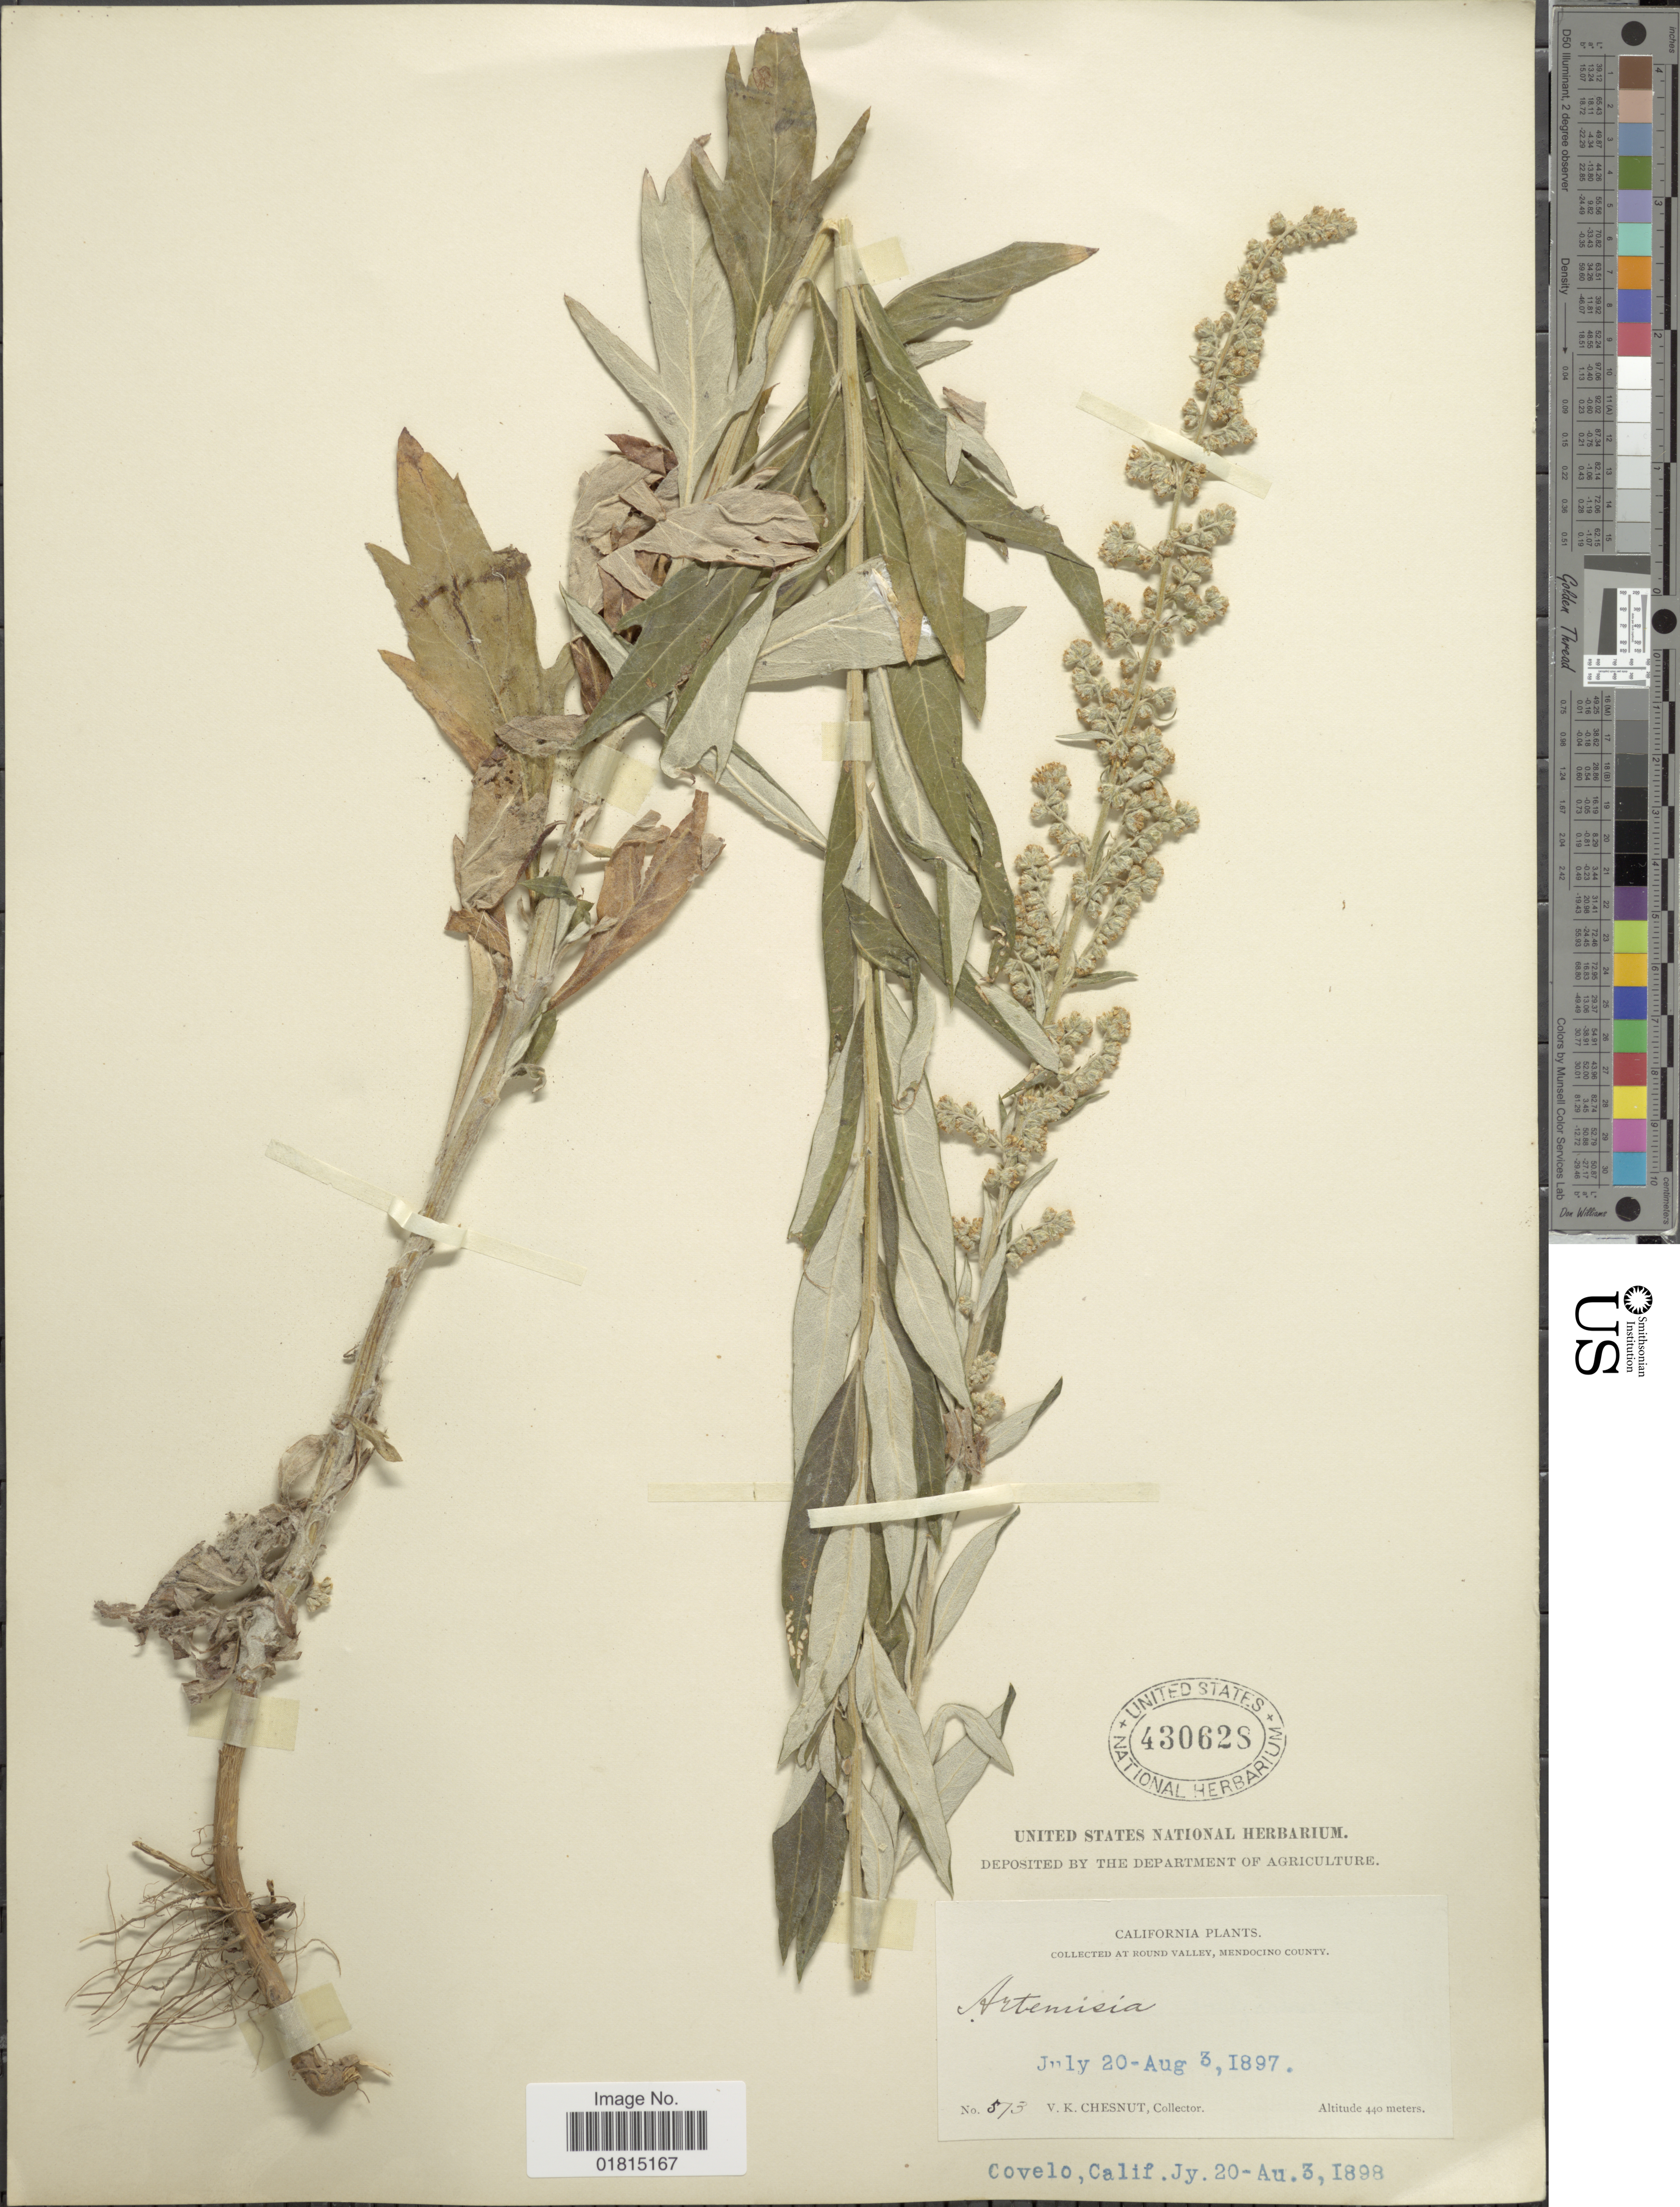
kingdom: Plantae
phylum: Tracheophyta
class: Magnoliopsida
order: Asterales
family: Asteraceae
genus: Artemisia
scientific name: Artemisia douglasiana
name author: Besser ex Hook.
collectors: V. Chesnut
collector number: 573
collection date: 1897-07-20/1897-08-03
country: United States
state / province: California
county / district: Mendocino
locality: At Round Valley, Mendocino County. Covelo, Calif.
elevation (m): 440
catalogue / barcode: US 430628